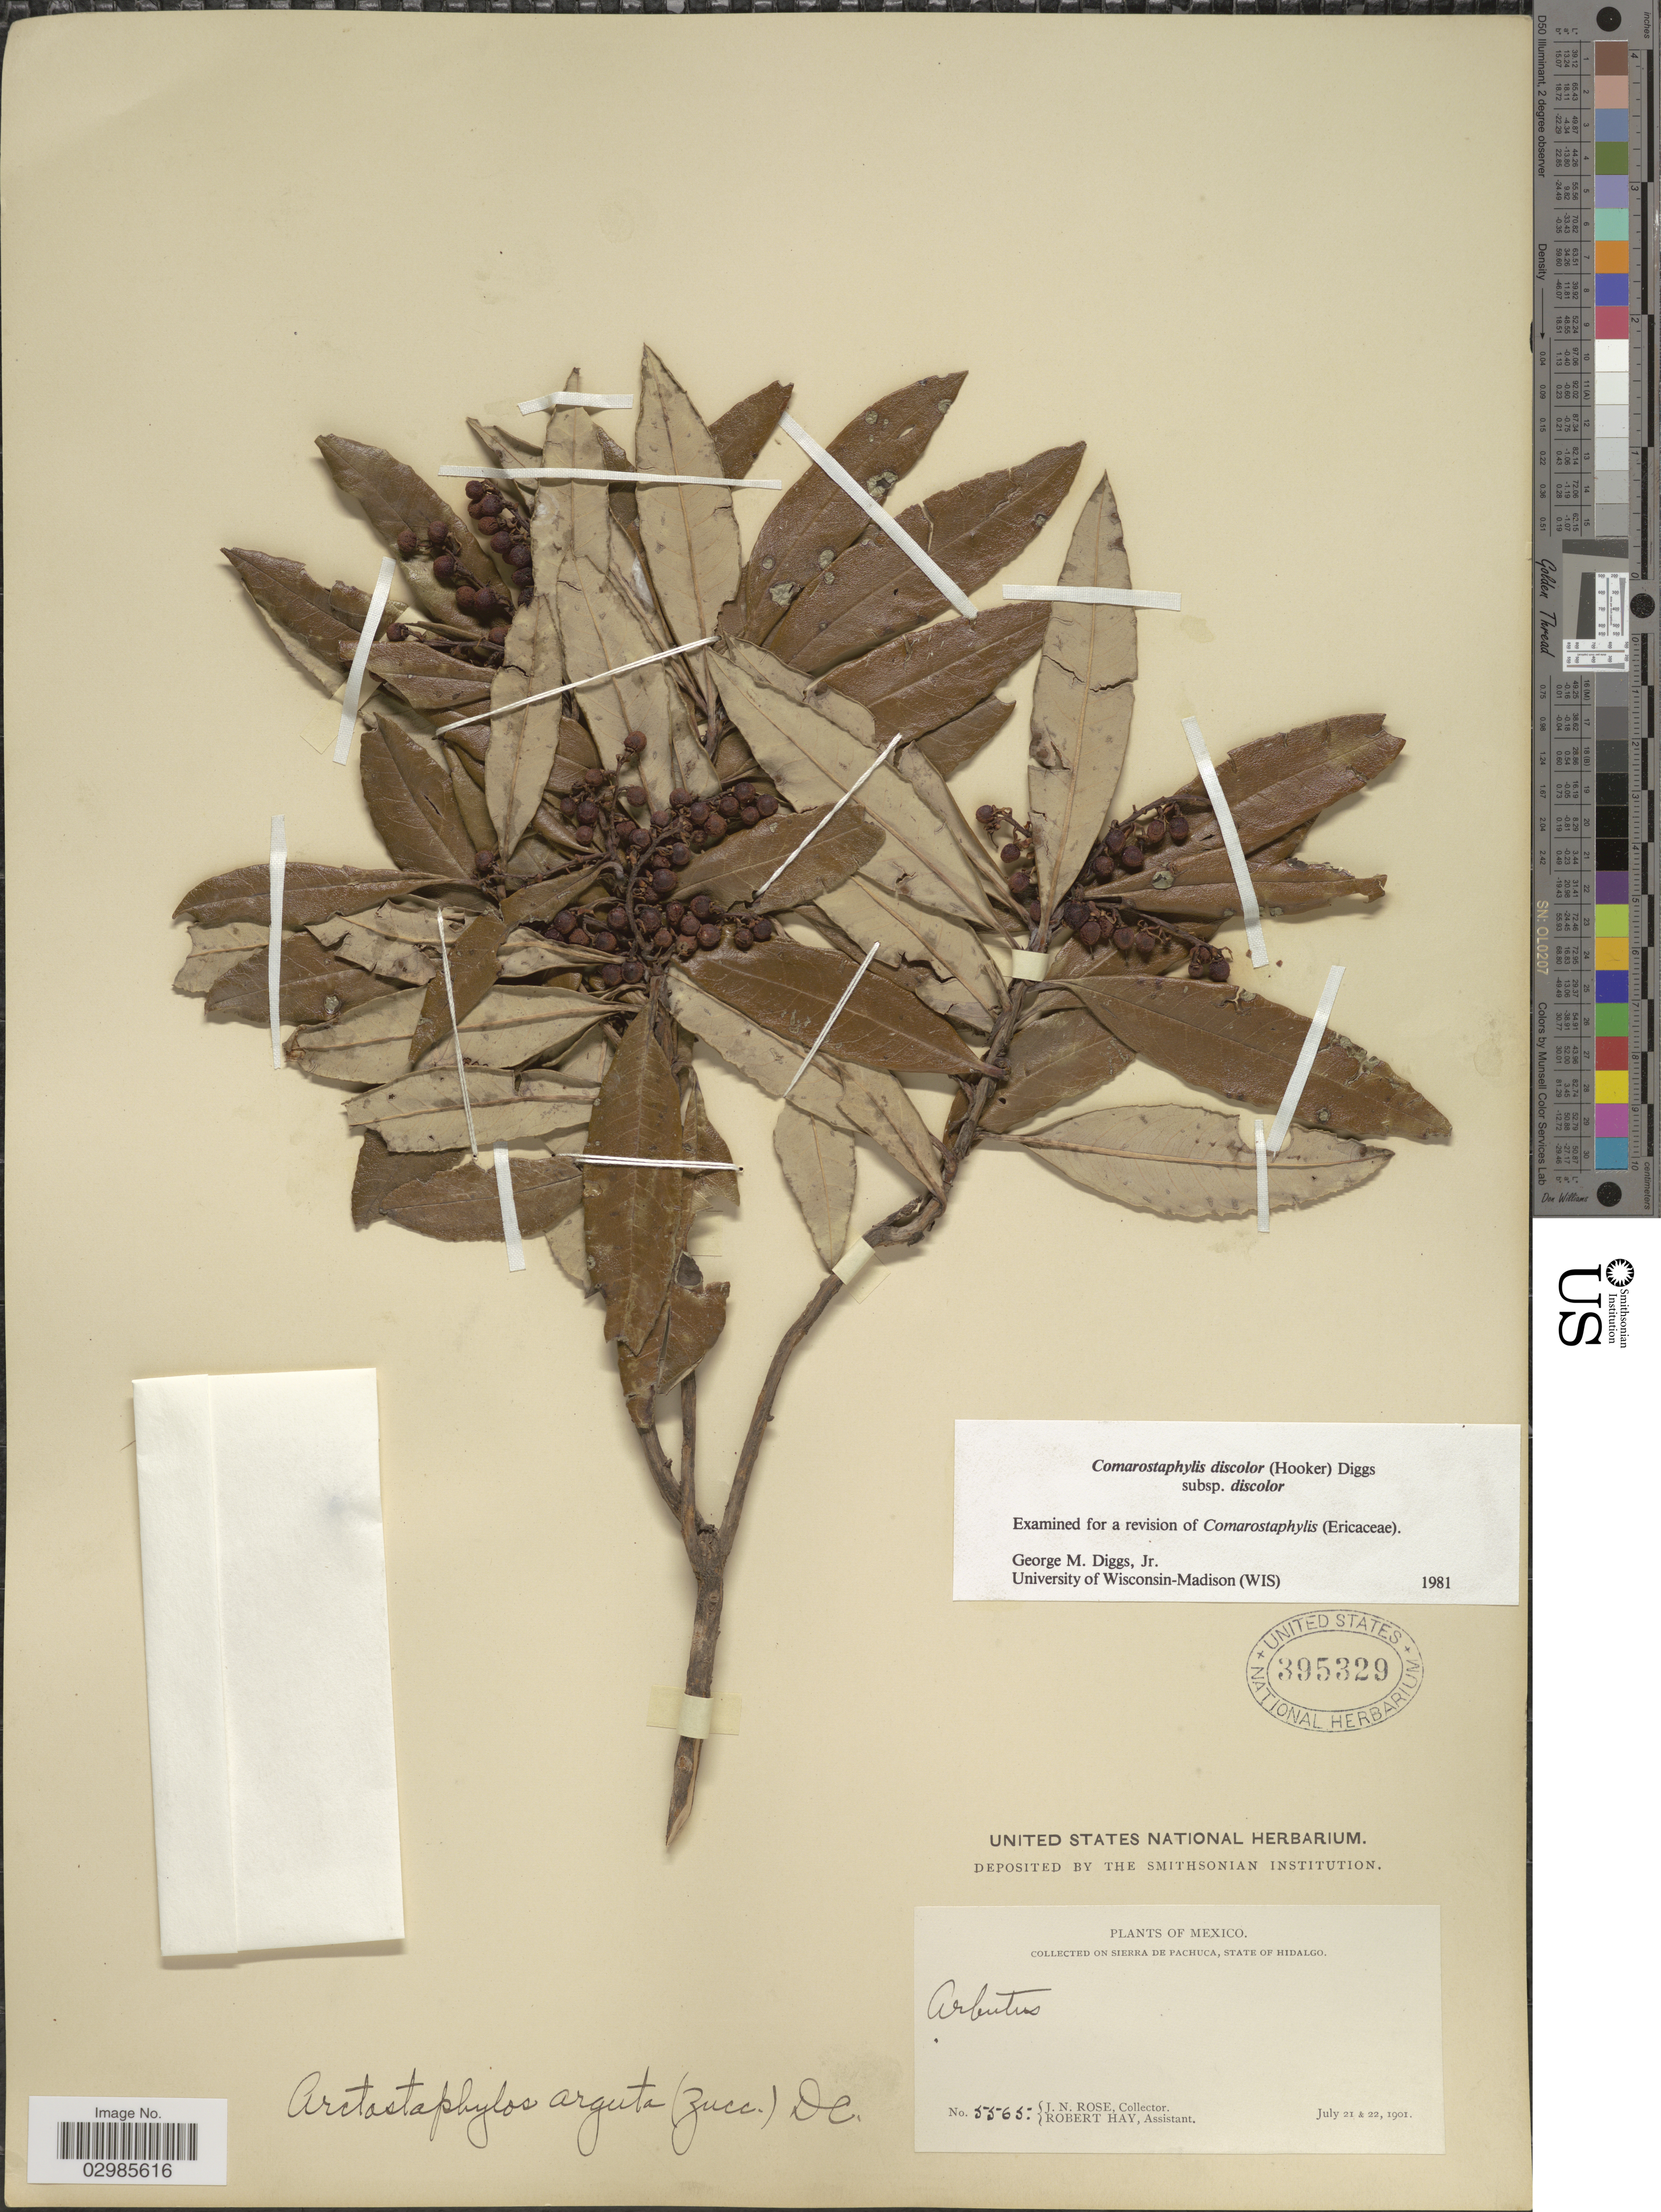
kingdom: Plantae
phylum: Tracheophyta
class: Magnoliopsida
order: Ericales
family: Ericaceae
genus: Comarostaphylis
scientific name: Comarostaphylis discolor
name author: (Hook.) Diggs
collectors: J. N. Rose & R. Hay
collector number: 5565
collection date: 1901-07-21/1901-07-22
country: Mexico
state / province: Hidalgo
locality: On Sierra de Pachuca, State of Hidalgo.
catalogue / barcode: US 395329